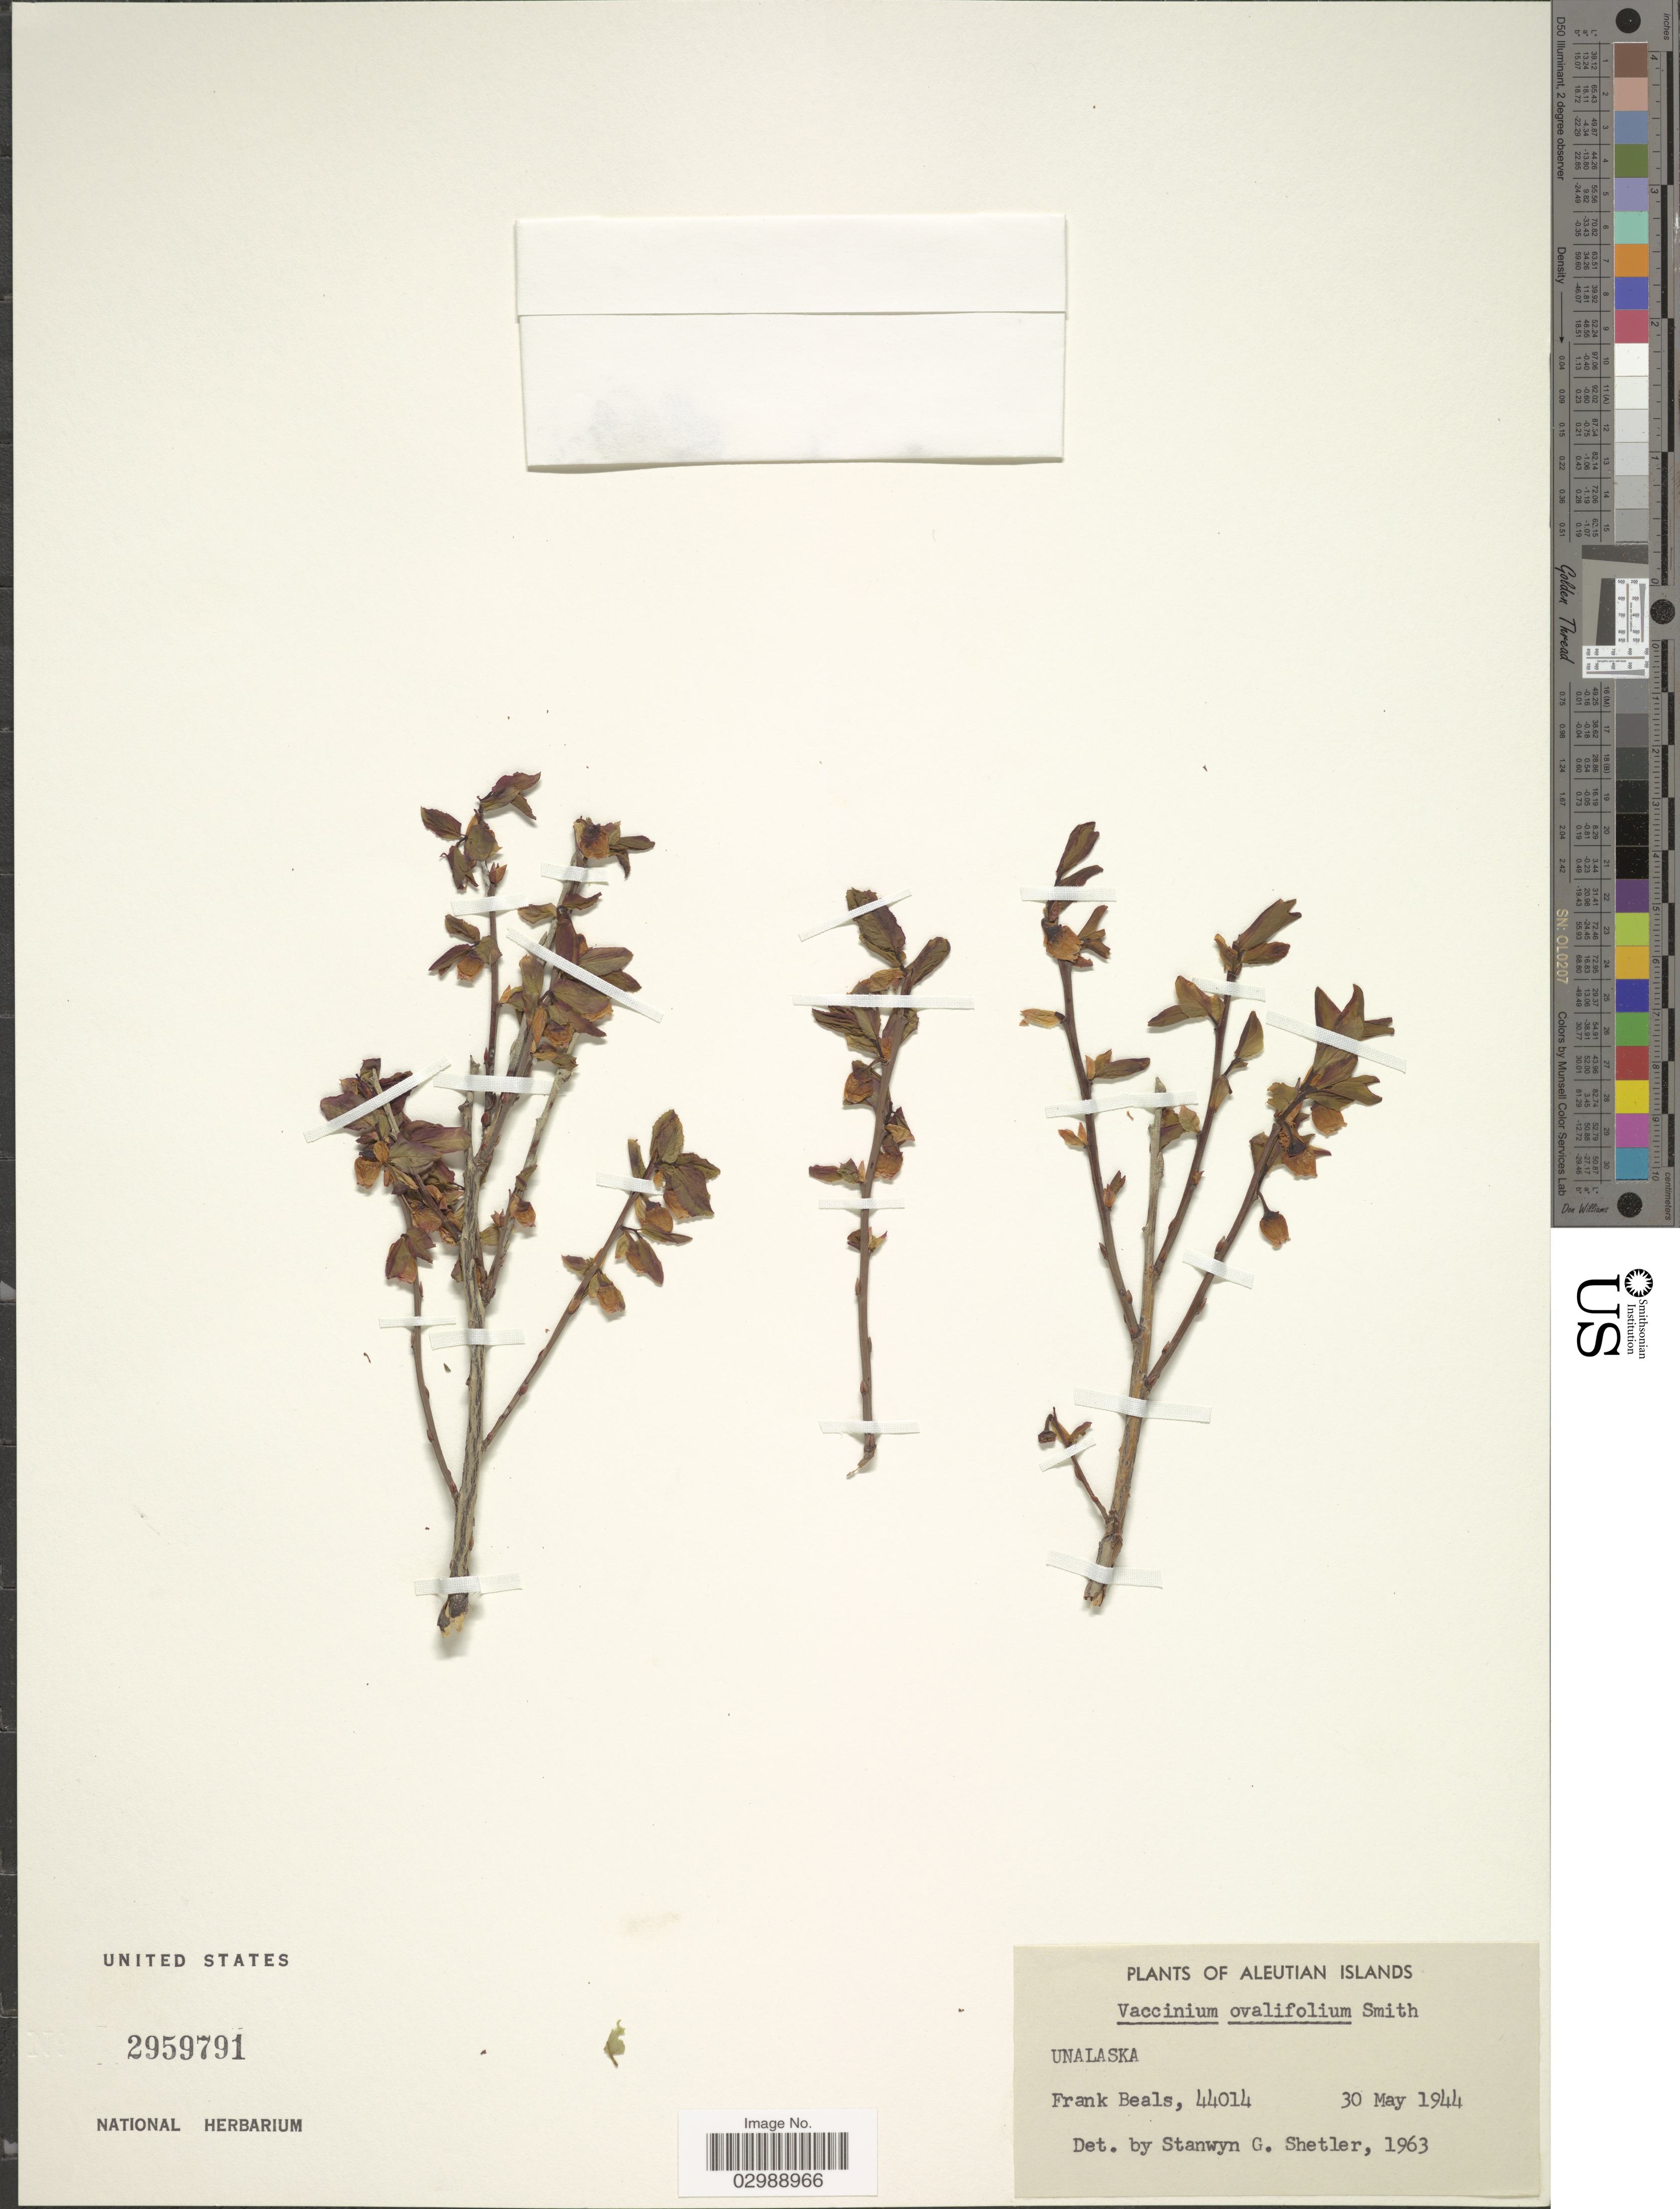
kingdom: Plantae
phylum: Tracheophyta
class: Magnoliopsida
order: Ericales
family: Ericaceae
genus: Vaccinium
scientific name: Vaccinium ovalifolium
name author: Sm.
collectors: F. Beals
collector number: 44014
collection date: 1944-05-30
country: United States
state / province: Alaska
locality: Aleutian Islands. Unalaska.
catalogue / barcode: US 2959791